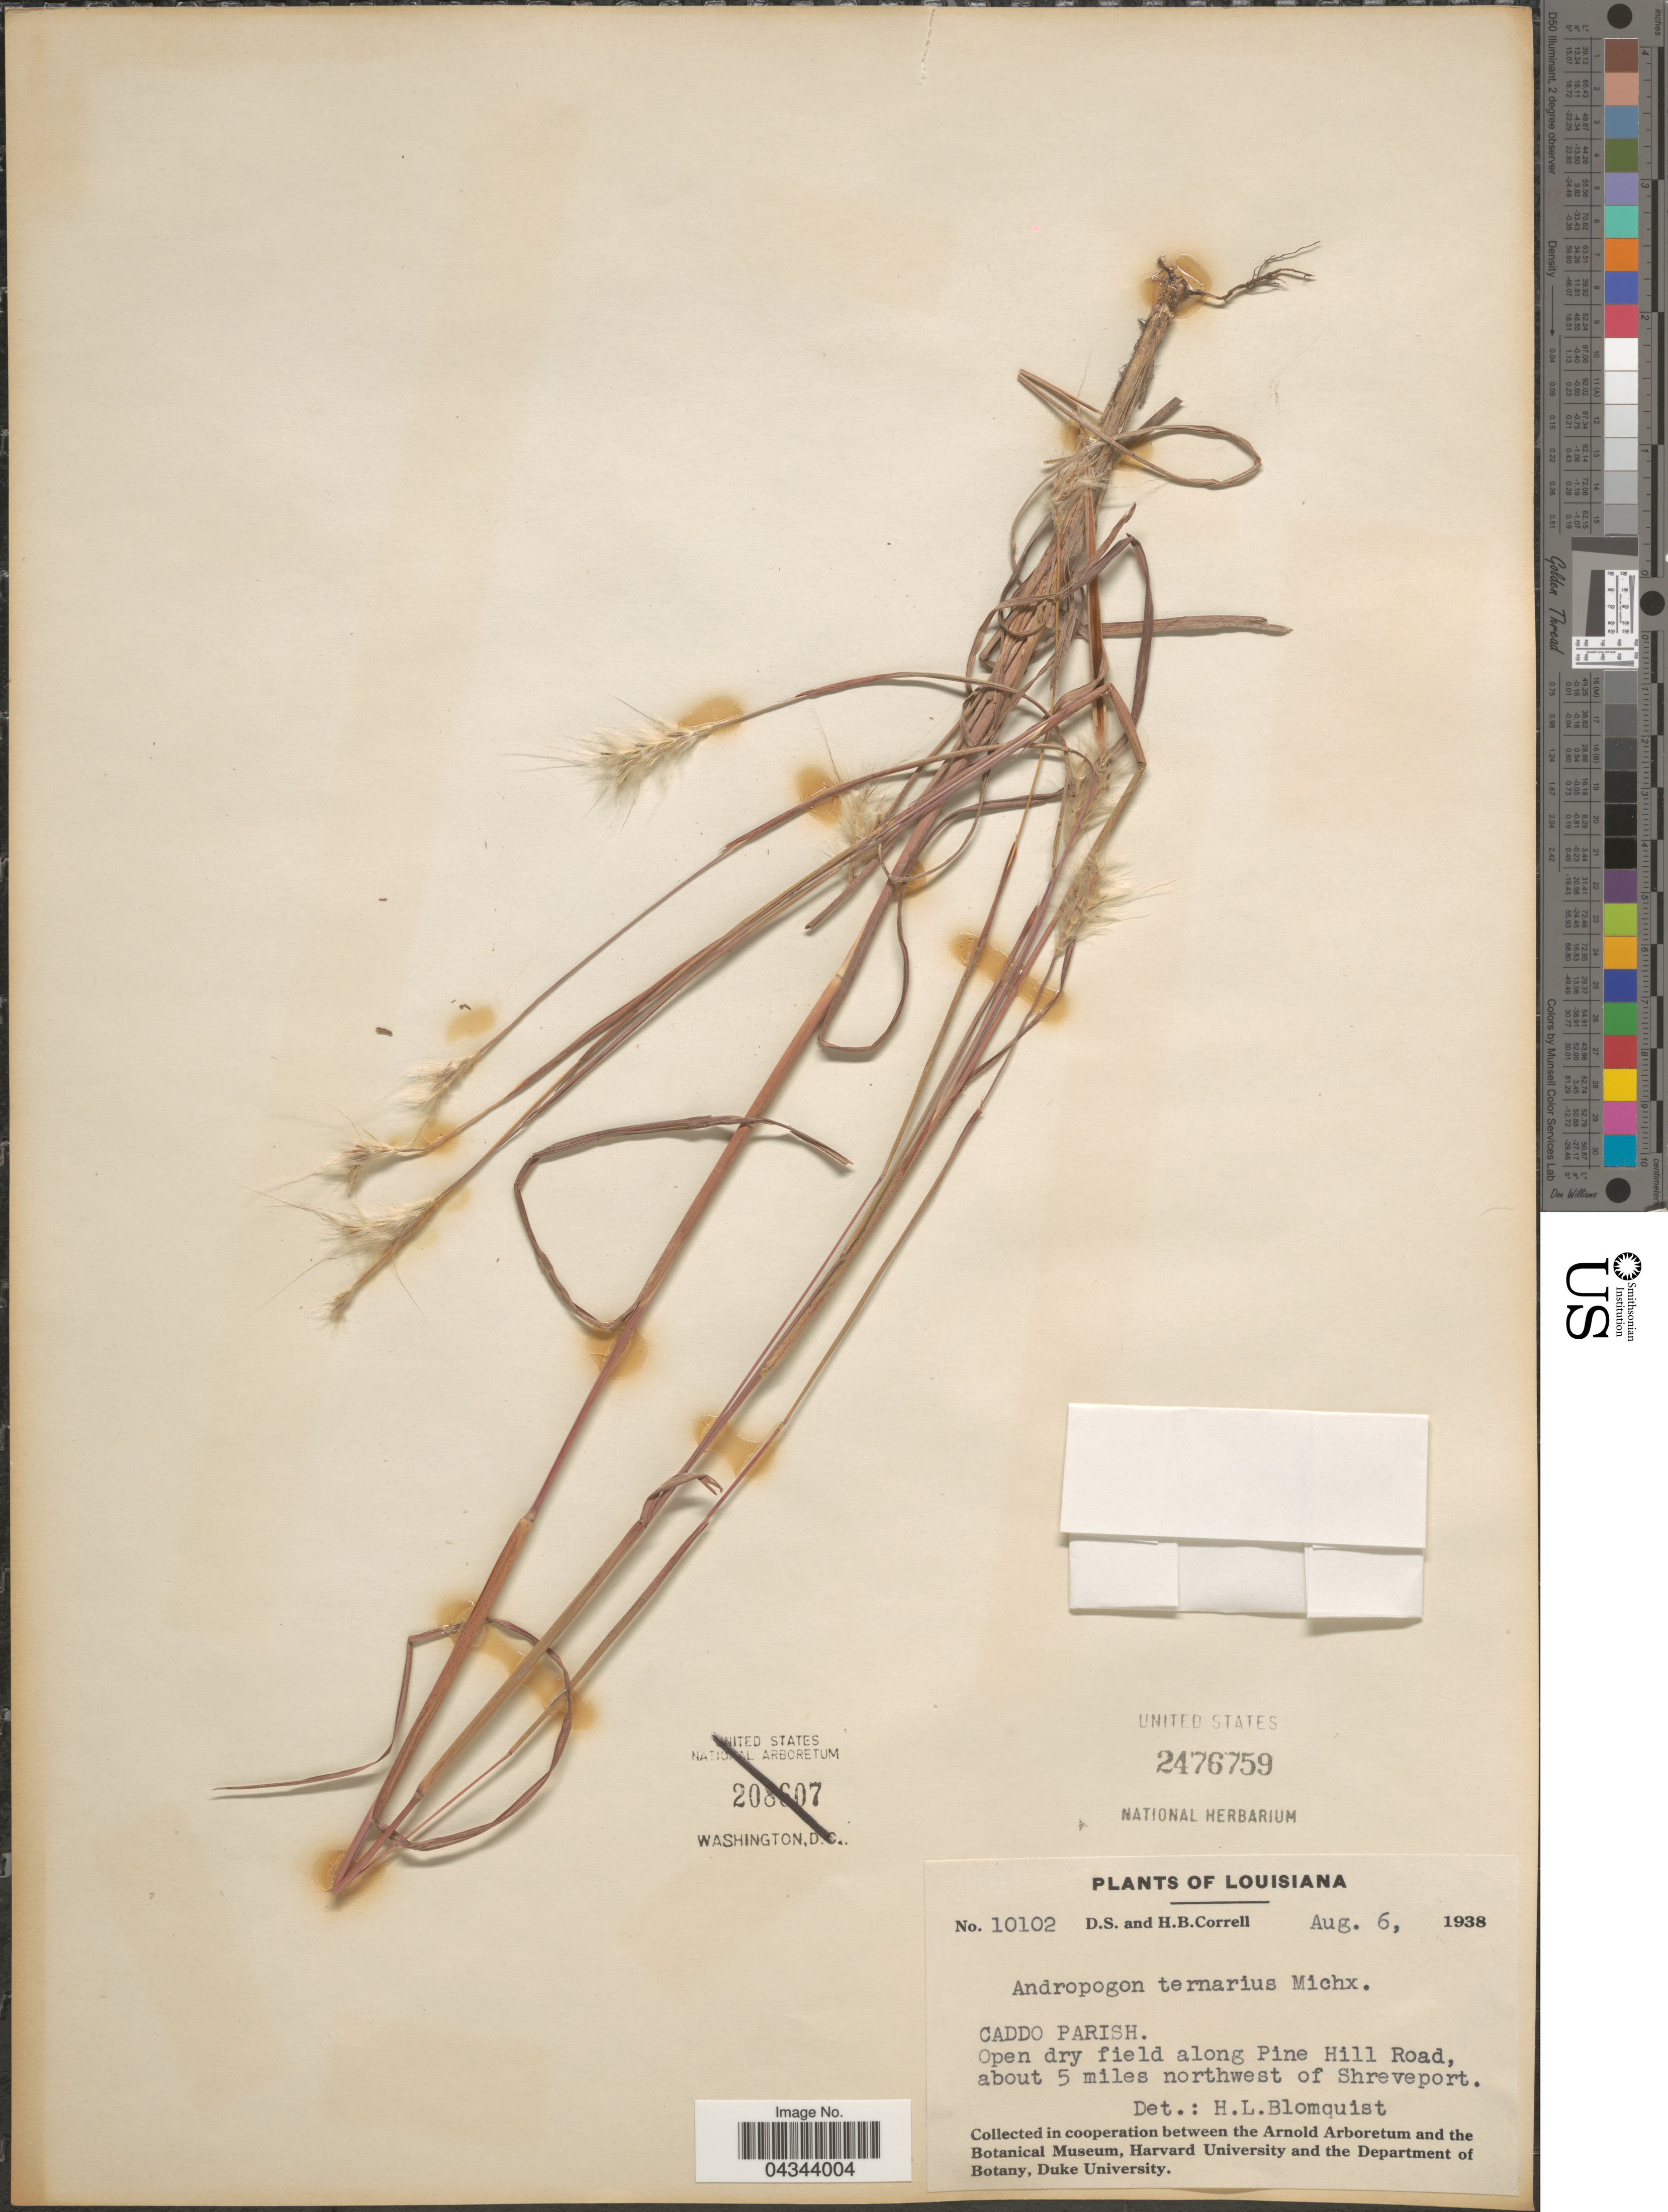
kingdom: Plantae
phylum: Tracheophyta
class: Liliopsida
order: Poales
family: Poaceae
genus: Andropogon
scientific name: Andropogon ternarius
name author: Michx.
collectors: D. S. Correll & H. Correll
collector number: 10102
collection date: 1938-08-06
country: United States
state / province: Louisiana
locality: Caddo Parish. Open dry field along Pine Hill Road, about 5 miles northwest of Shreveport.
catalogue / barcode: US 2476759